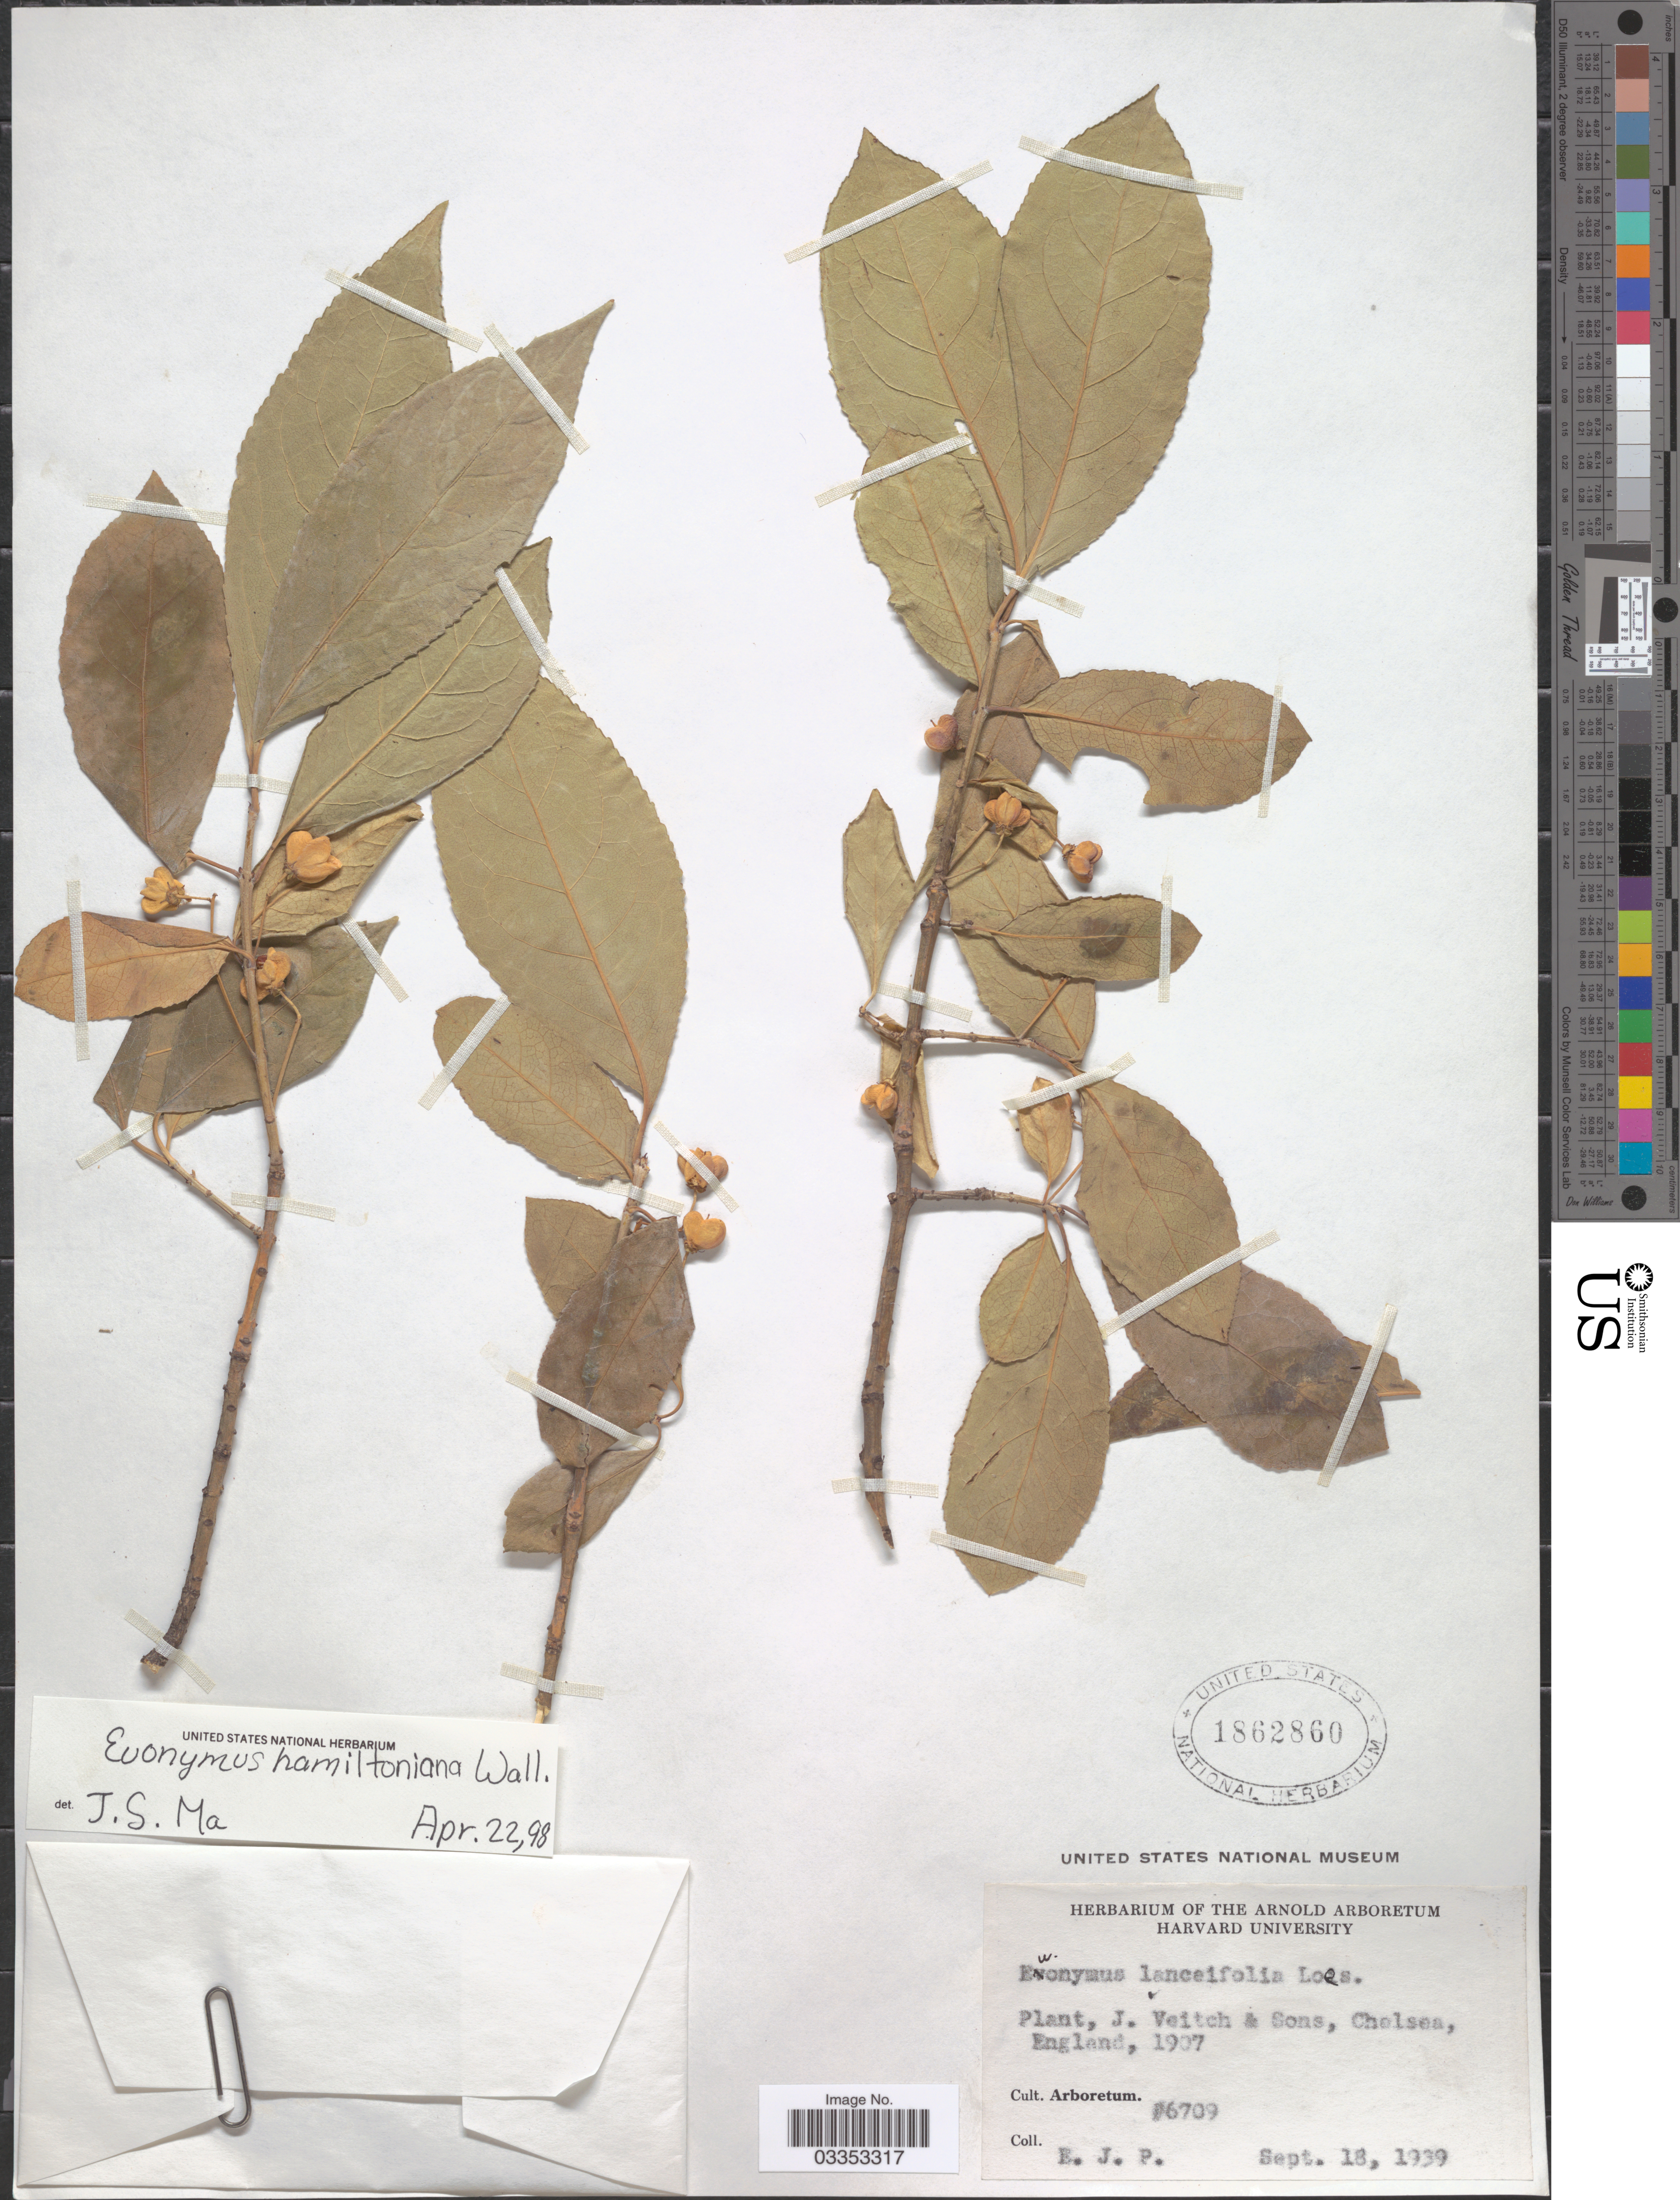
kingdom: Plantae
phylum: Tracheophyta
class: Magnoliopsida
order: Celastrales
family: Celastraceae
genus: Euonymus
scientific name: Euonymus hamiltonianus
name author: Wall.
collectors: E. J. P.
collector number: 6709?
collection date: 1939-09-18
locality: Cult. Arboretum.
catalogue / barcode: US 1862860